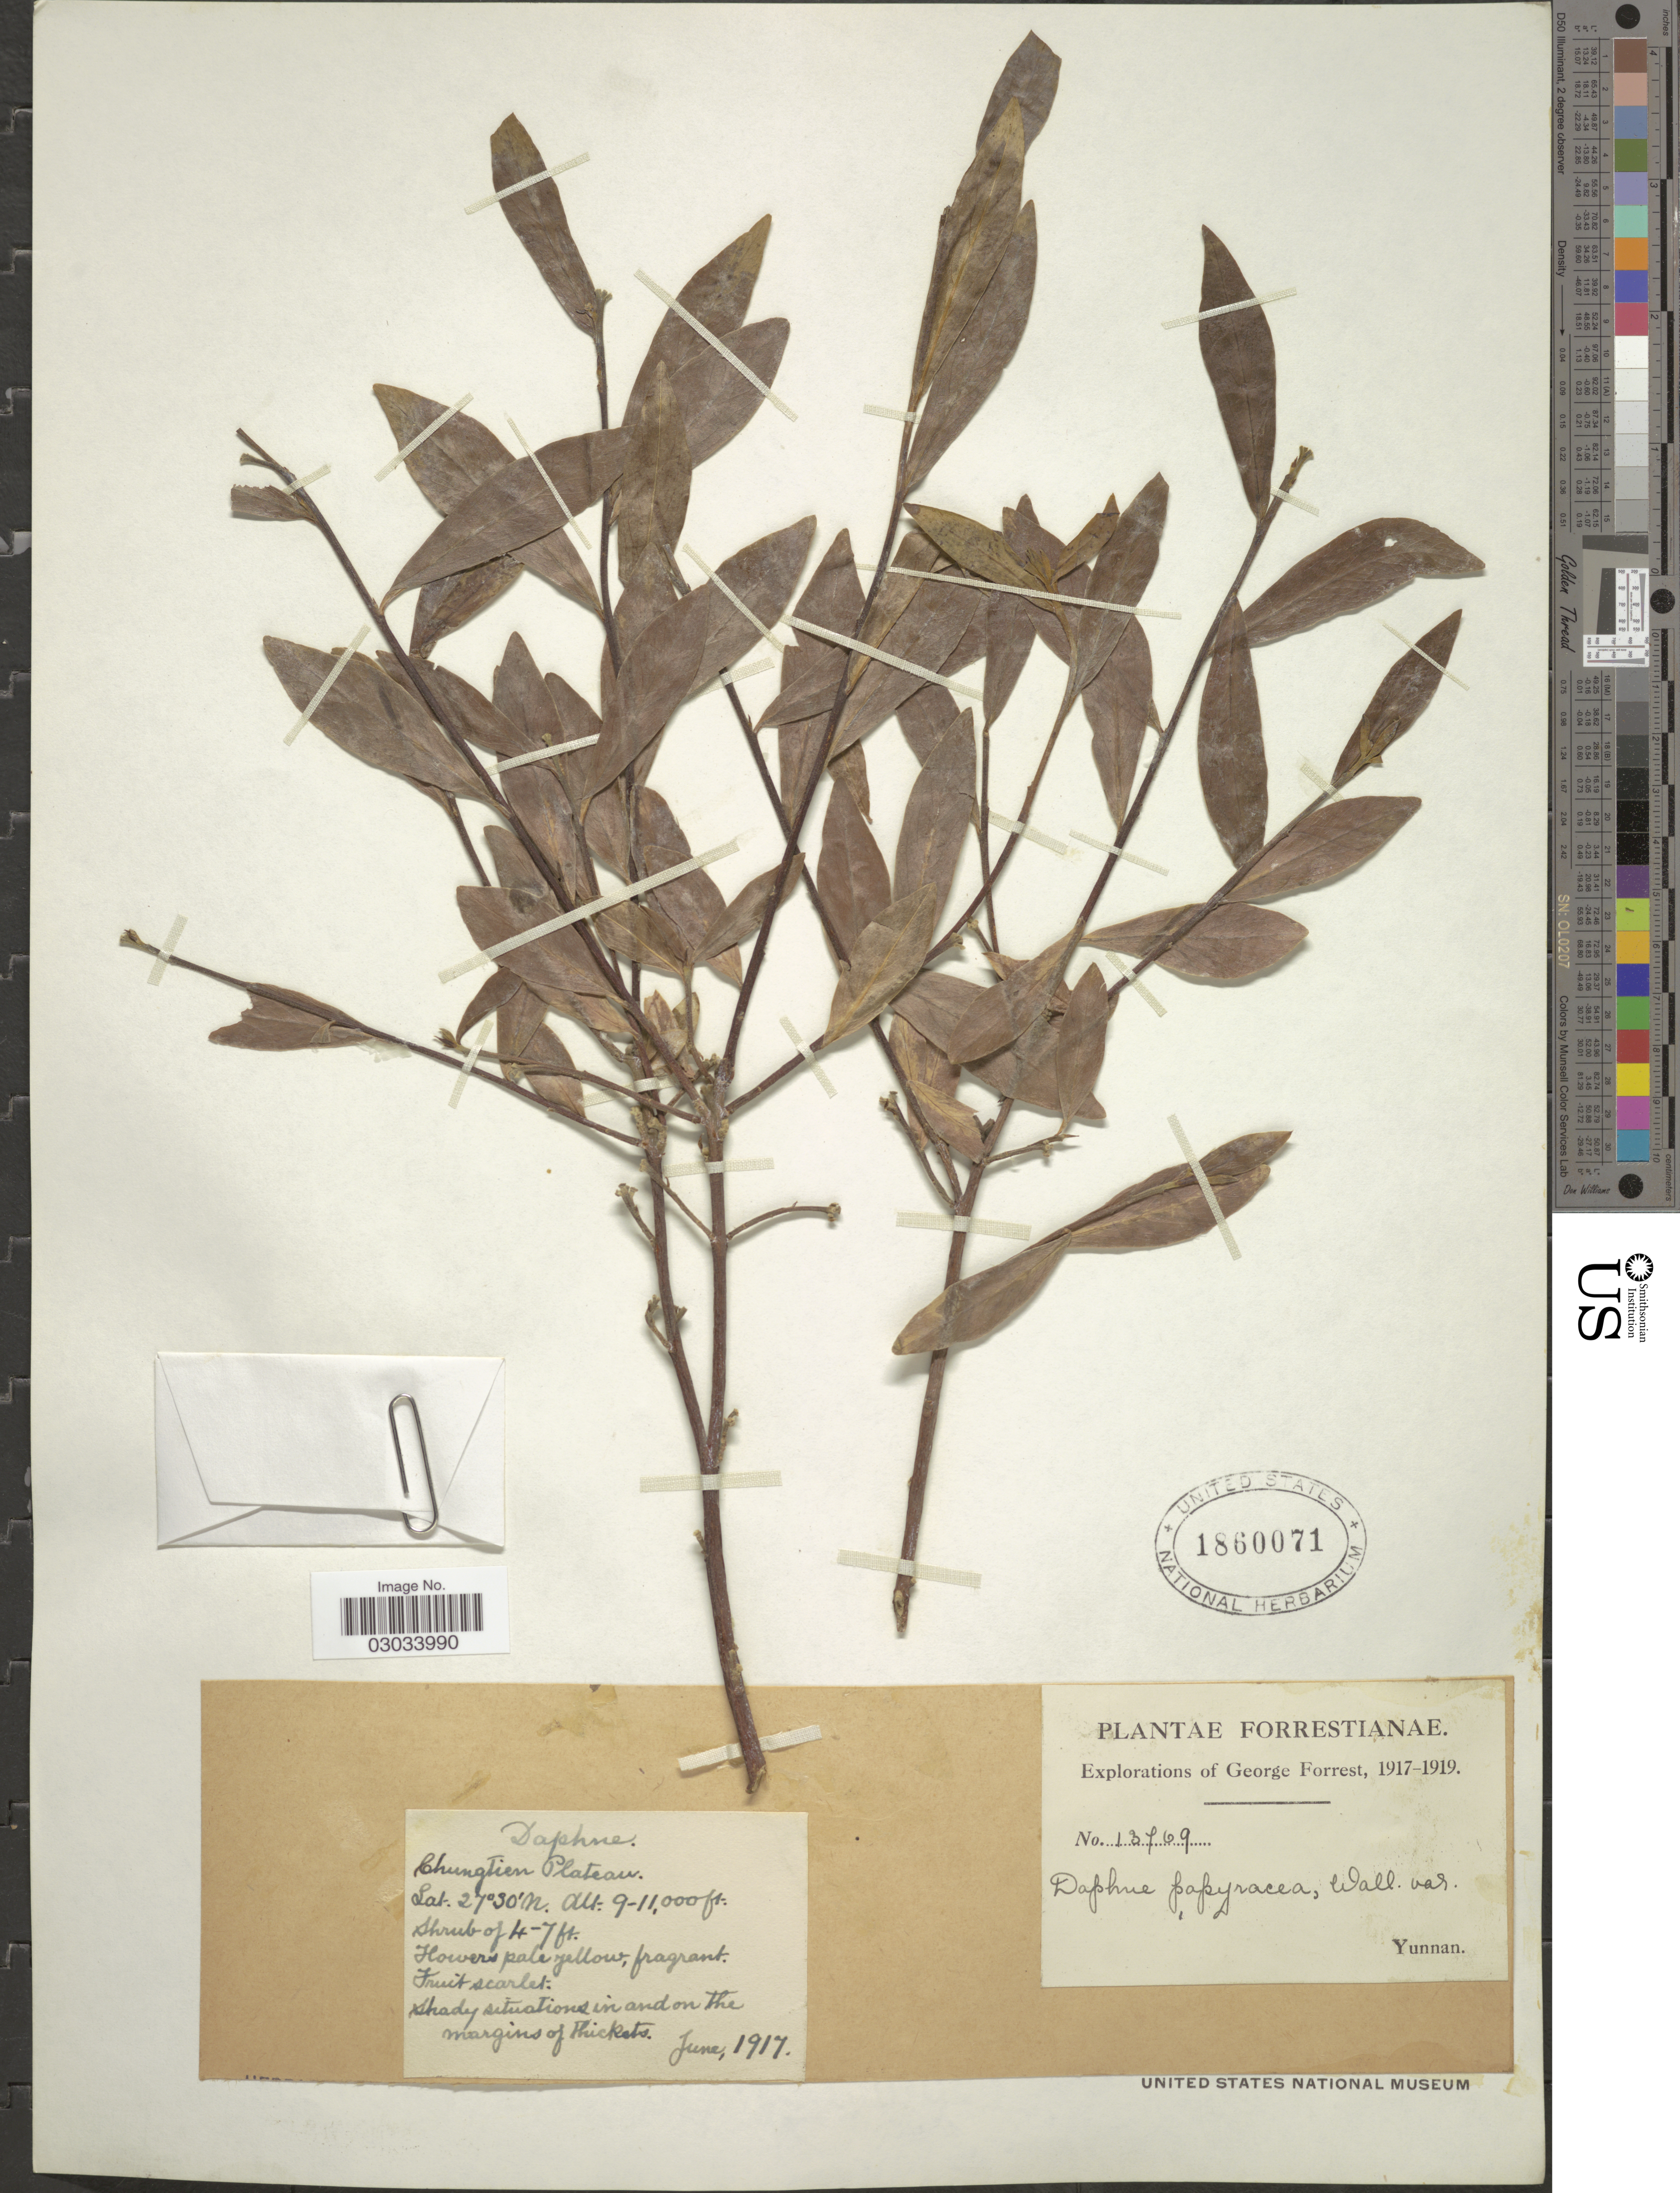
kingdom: Plantae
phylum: Tracheophyta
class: Magnoliopsida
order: Malvales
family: Thymelaeaceae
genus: Daphne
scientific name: Daphne papyracea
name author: Wall. ex Steud.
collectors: G. Forrest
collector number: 13769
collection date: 1917-06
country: China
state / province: Yunnan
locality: Chungtien Plateau.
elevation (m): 2743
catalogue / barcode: US 1860071